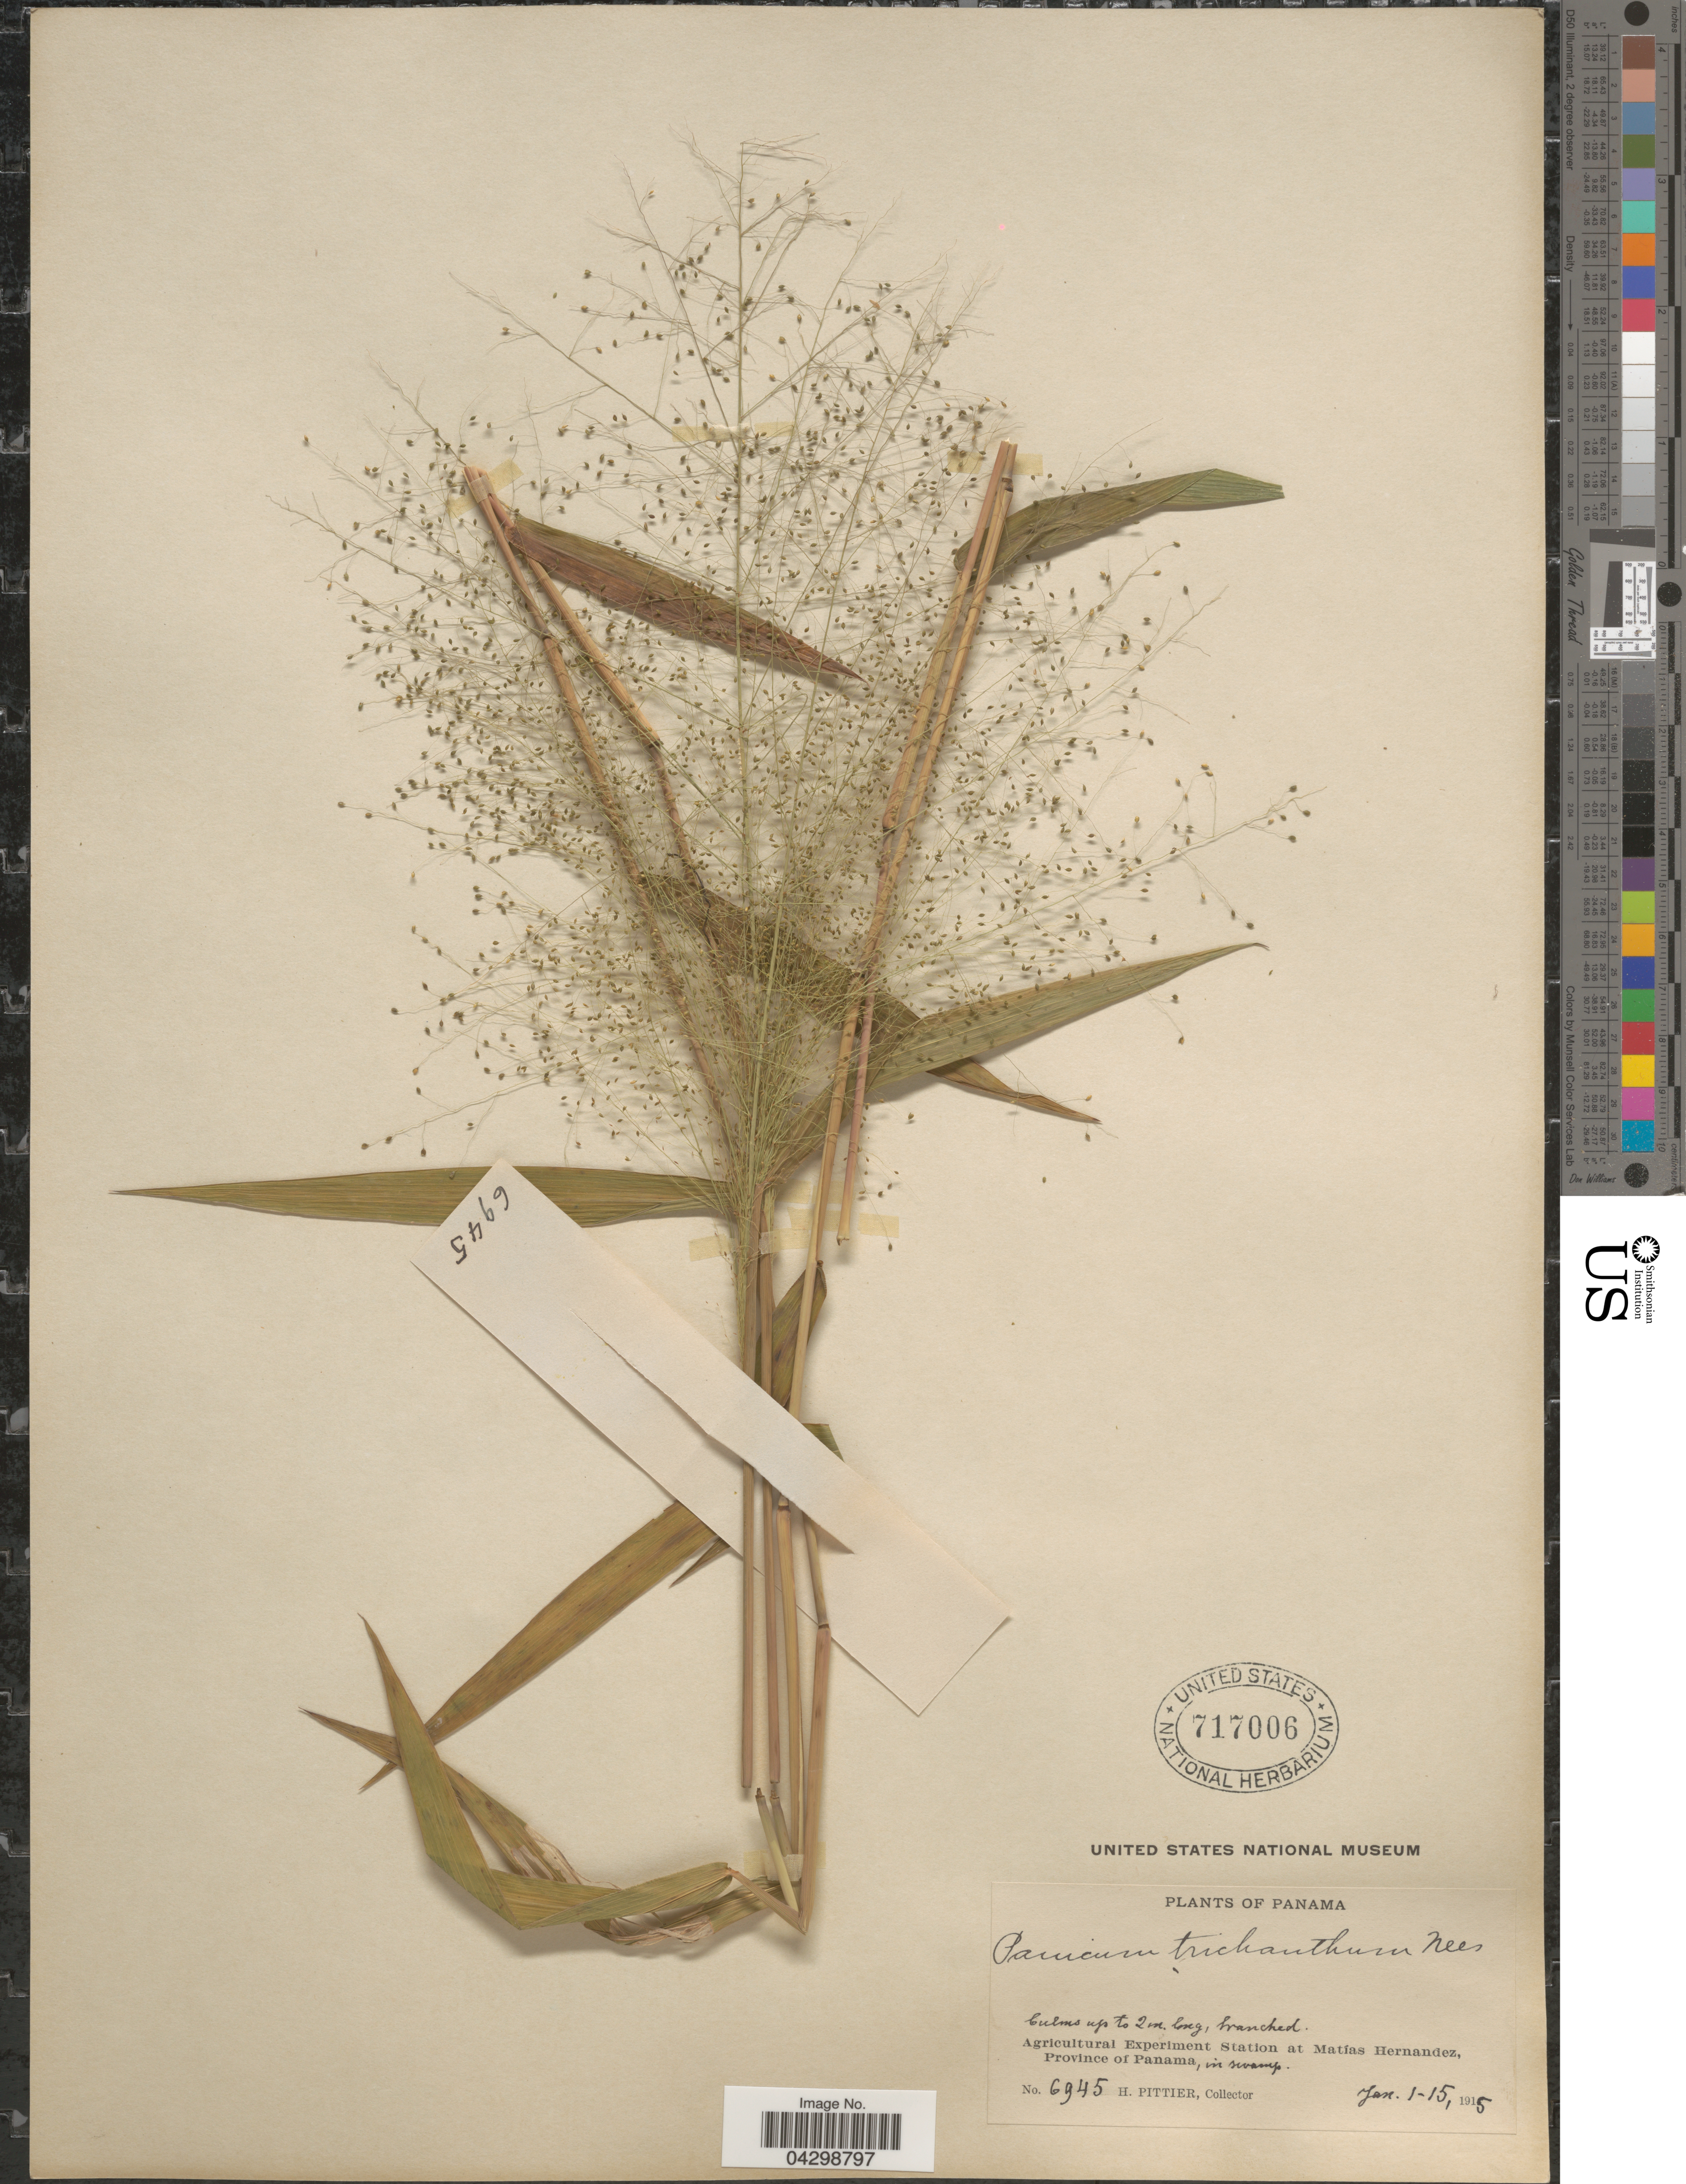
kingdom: Plantae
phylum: Tracheophyta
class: Liliopsida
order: Poales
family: Poaceae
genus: Panicum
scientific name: Panicum trichanthum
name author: Nees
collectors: H. F. Pittier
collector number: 6945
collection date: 1915-01-01/1915-01-15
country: Panama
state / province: Panamá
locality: Agricultural Experiment Station at Matías Hernandez.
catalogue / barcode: US 717006